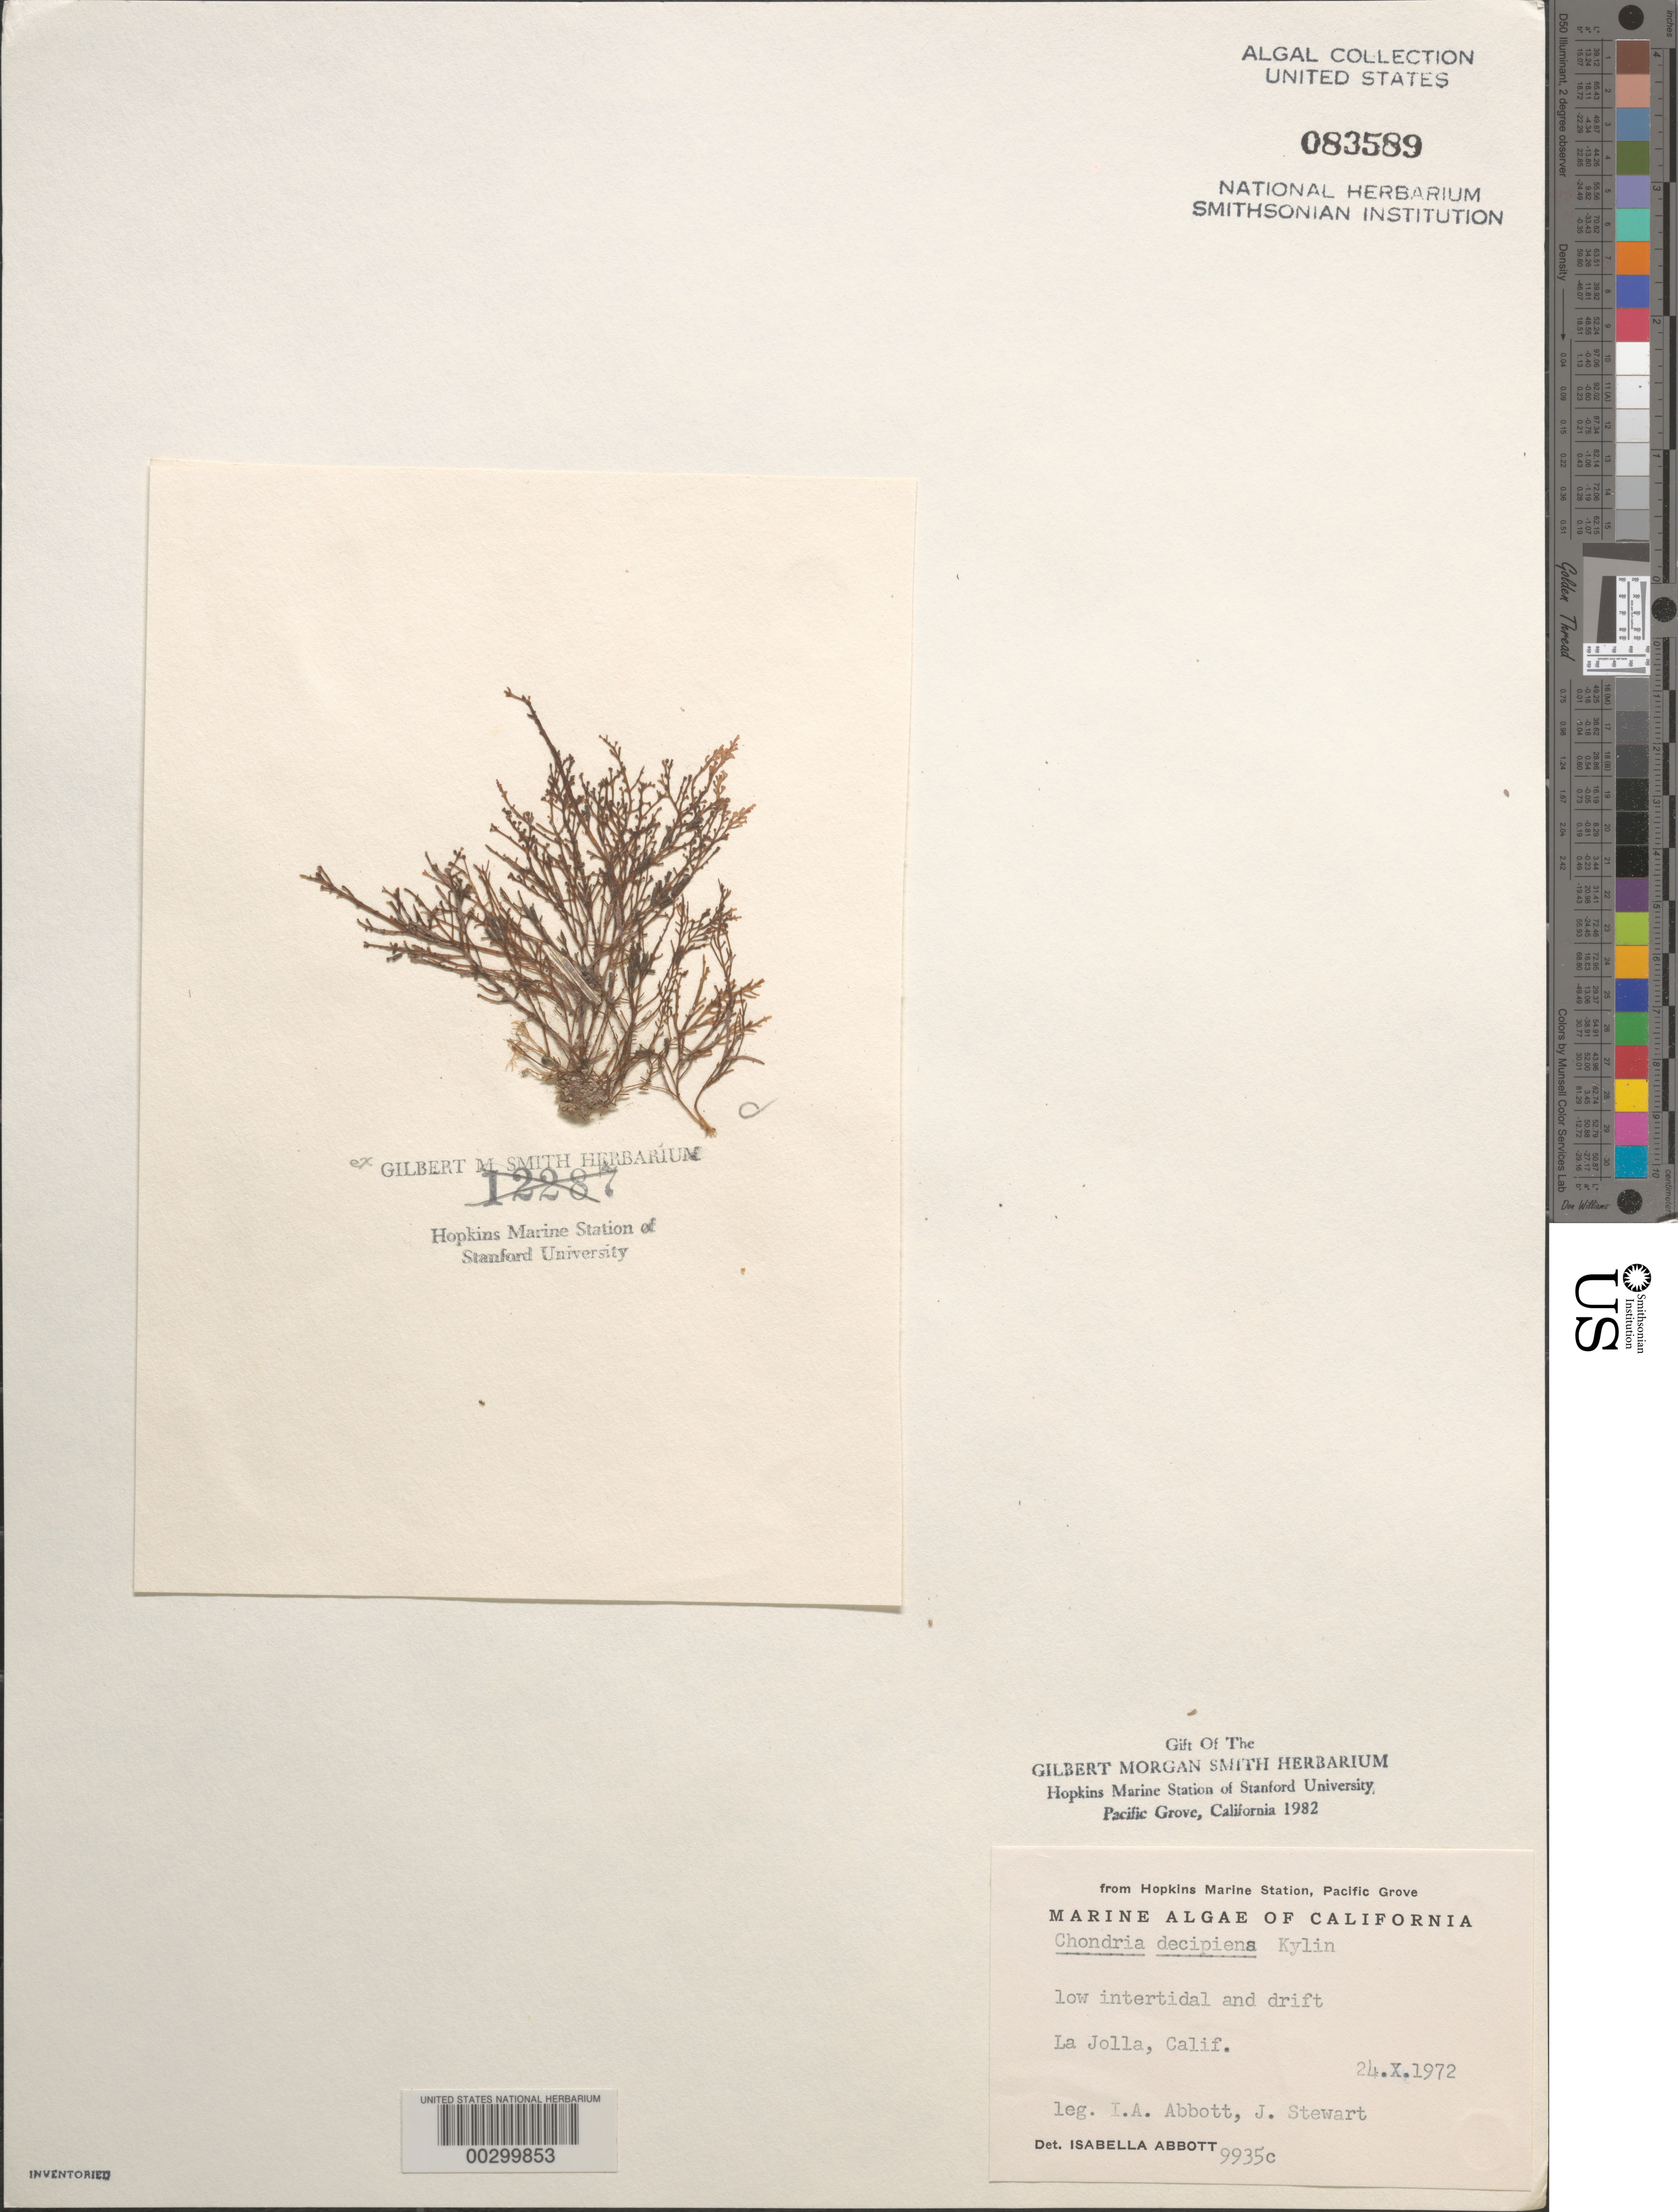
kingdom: Plantae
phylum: Rhodophyta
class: Florideophyceae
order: Ceramiales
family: Rhodomelaceae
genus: Chondria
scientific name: Chondria decipiens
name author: Kylin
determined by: Abbott, Isabella A.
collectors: I. A. Abbott & J. Stewart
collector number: IAA 9935c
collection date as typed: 24 Oct 1972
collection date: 1972-10-24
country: United States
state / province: California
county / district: San Diego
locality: La Jolla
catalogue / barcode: US 83589